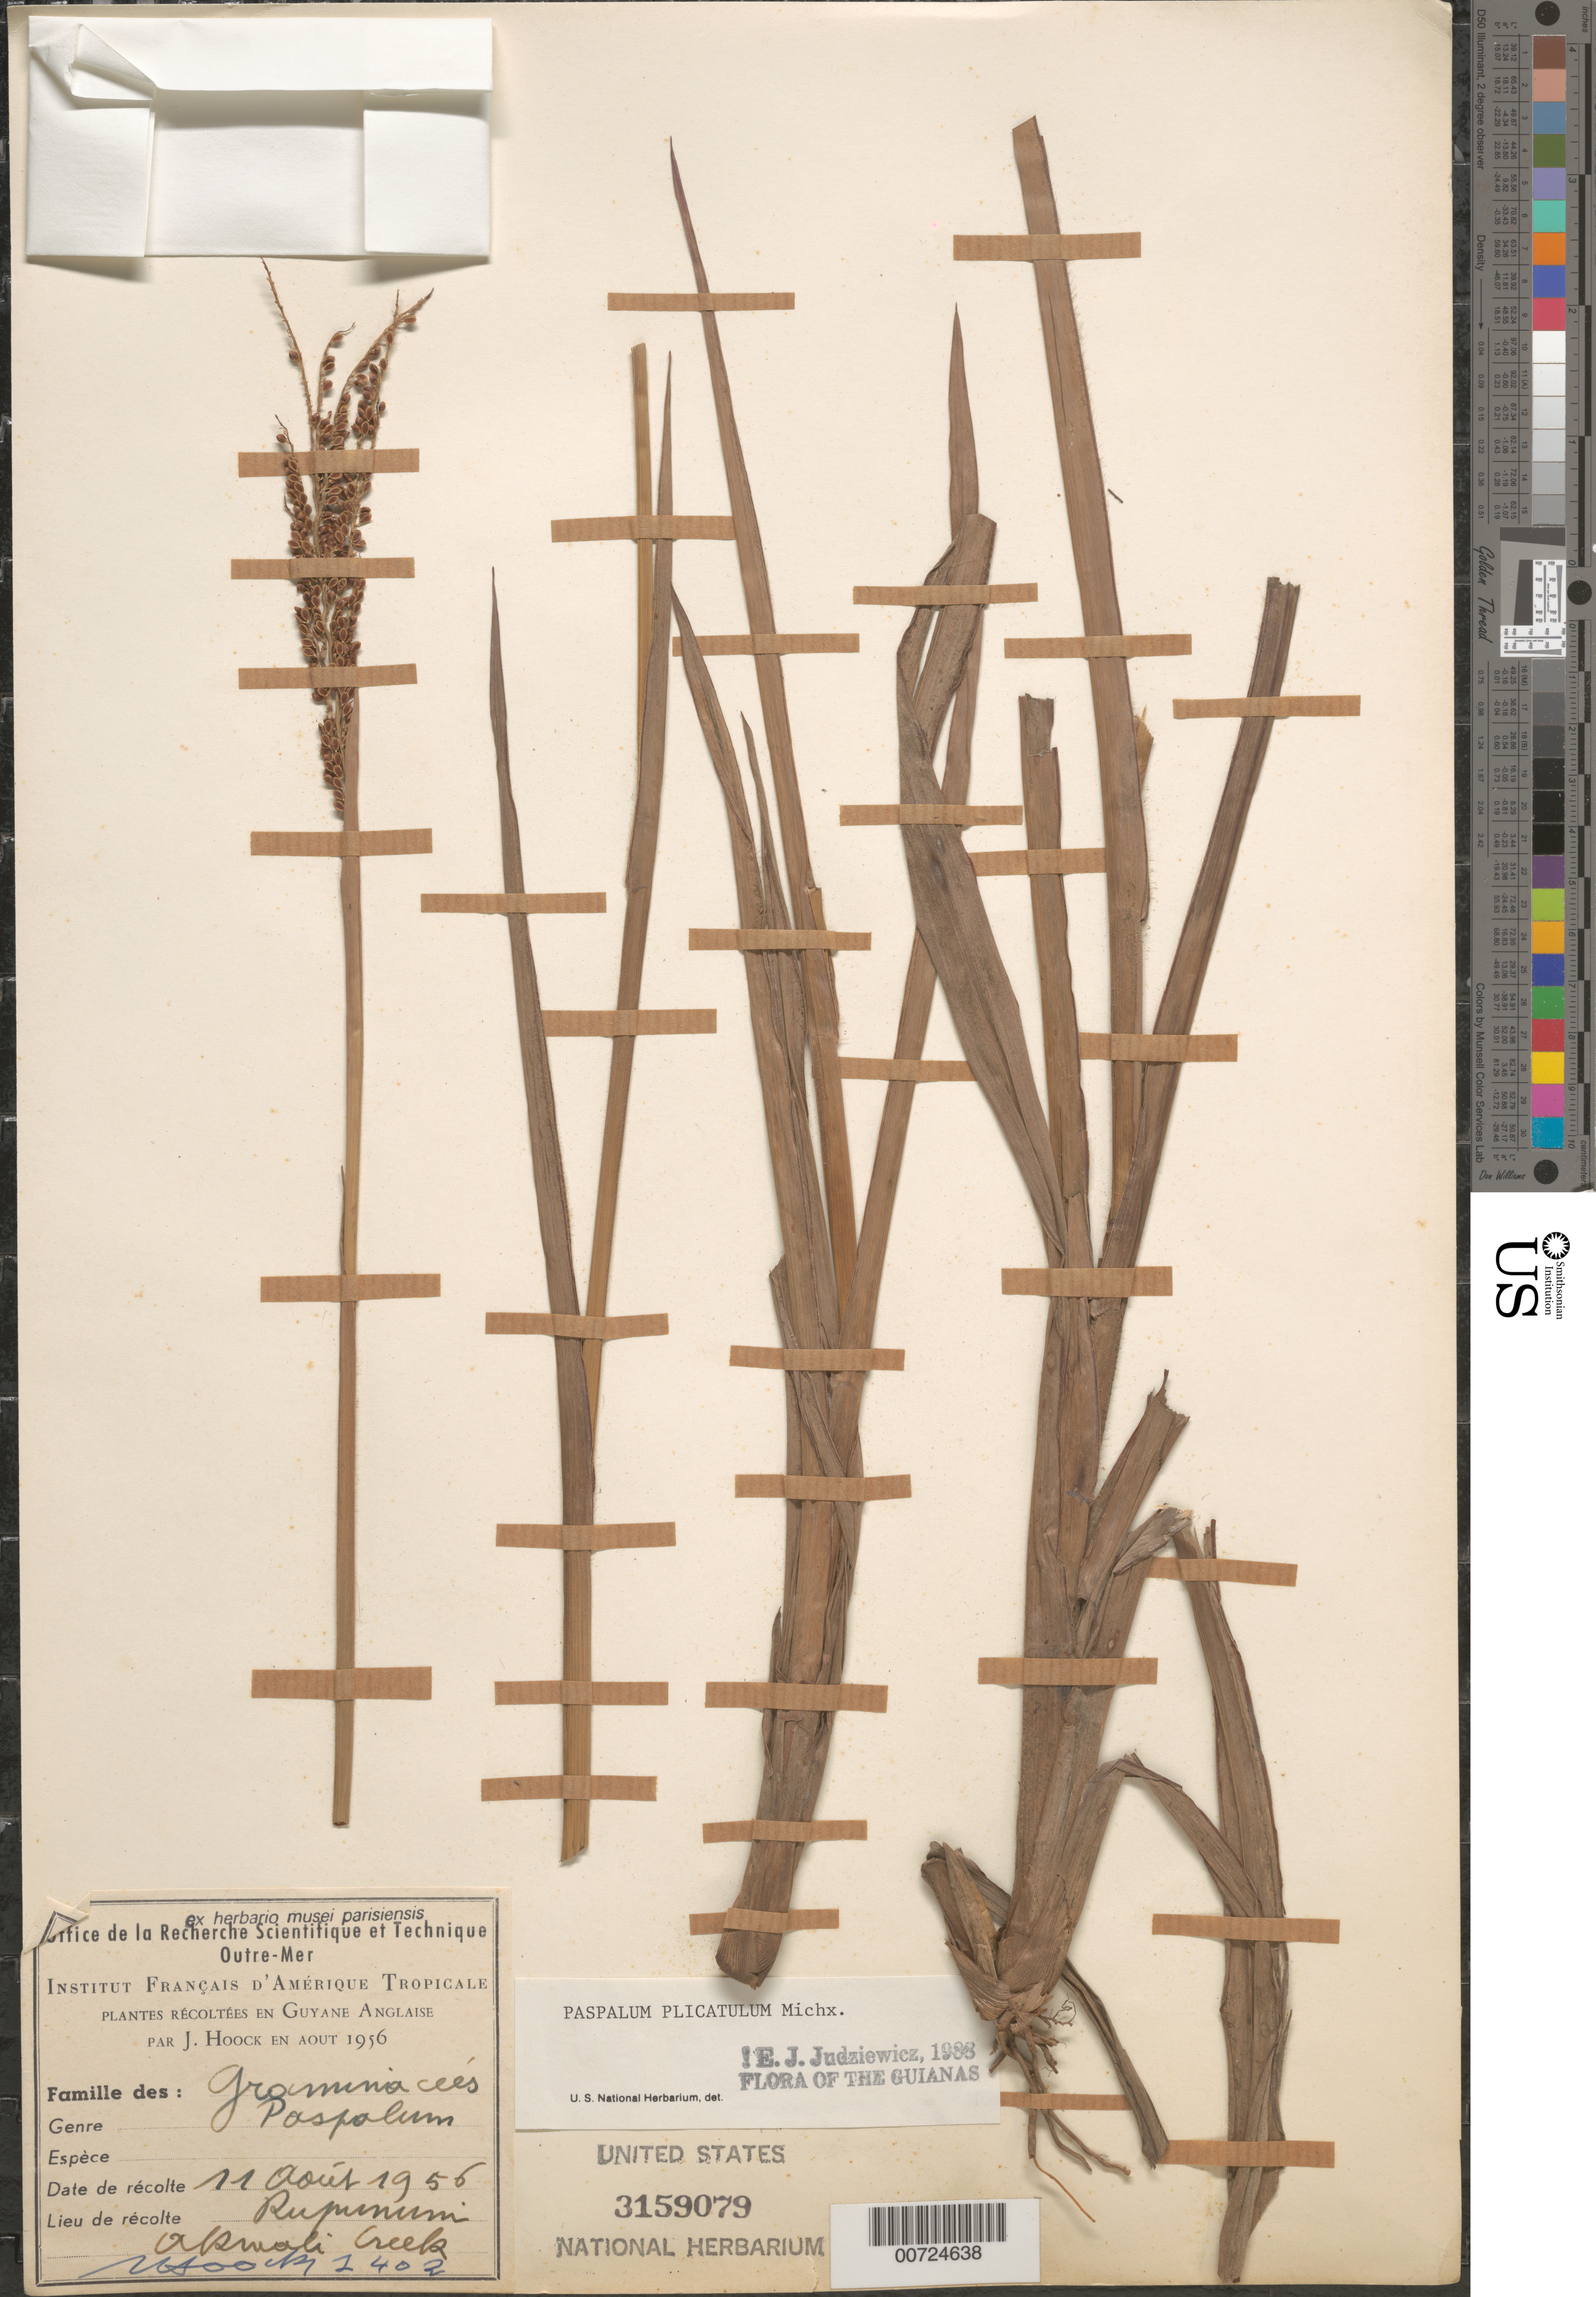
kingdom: Plantae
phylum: Tracheophyta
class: Liliopsida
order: Poales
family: Poaceae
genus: Paspalum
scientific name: Paspalum plicatulum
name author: Michx.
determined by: Judziewicz, E. J.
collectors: J. Hoock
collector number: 1402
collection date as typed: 11-Aug-56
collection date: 1956-08-11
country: Guyana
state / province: U. Takutu-U. Essequibo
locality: Rupununi, Akwali Creek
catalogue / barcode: US 3159079